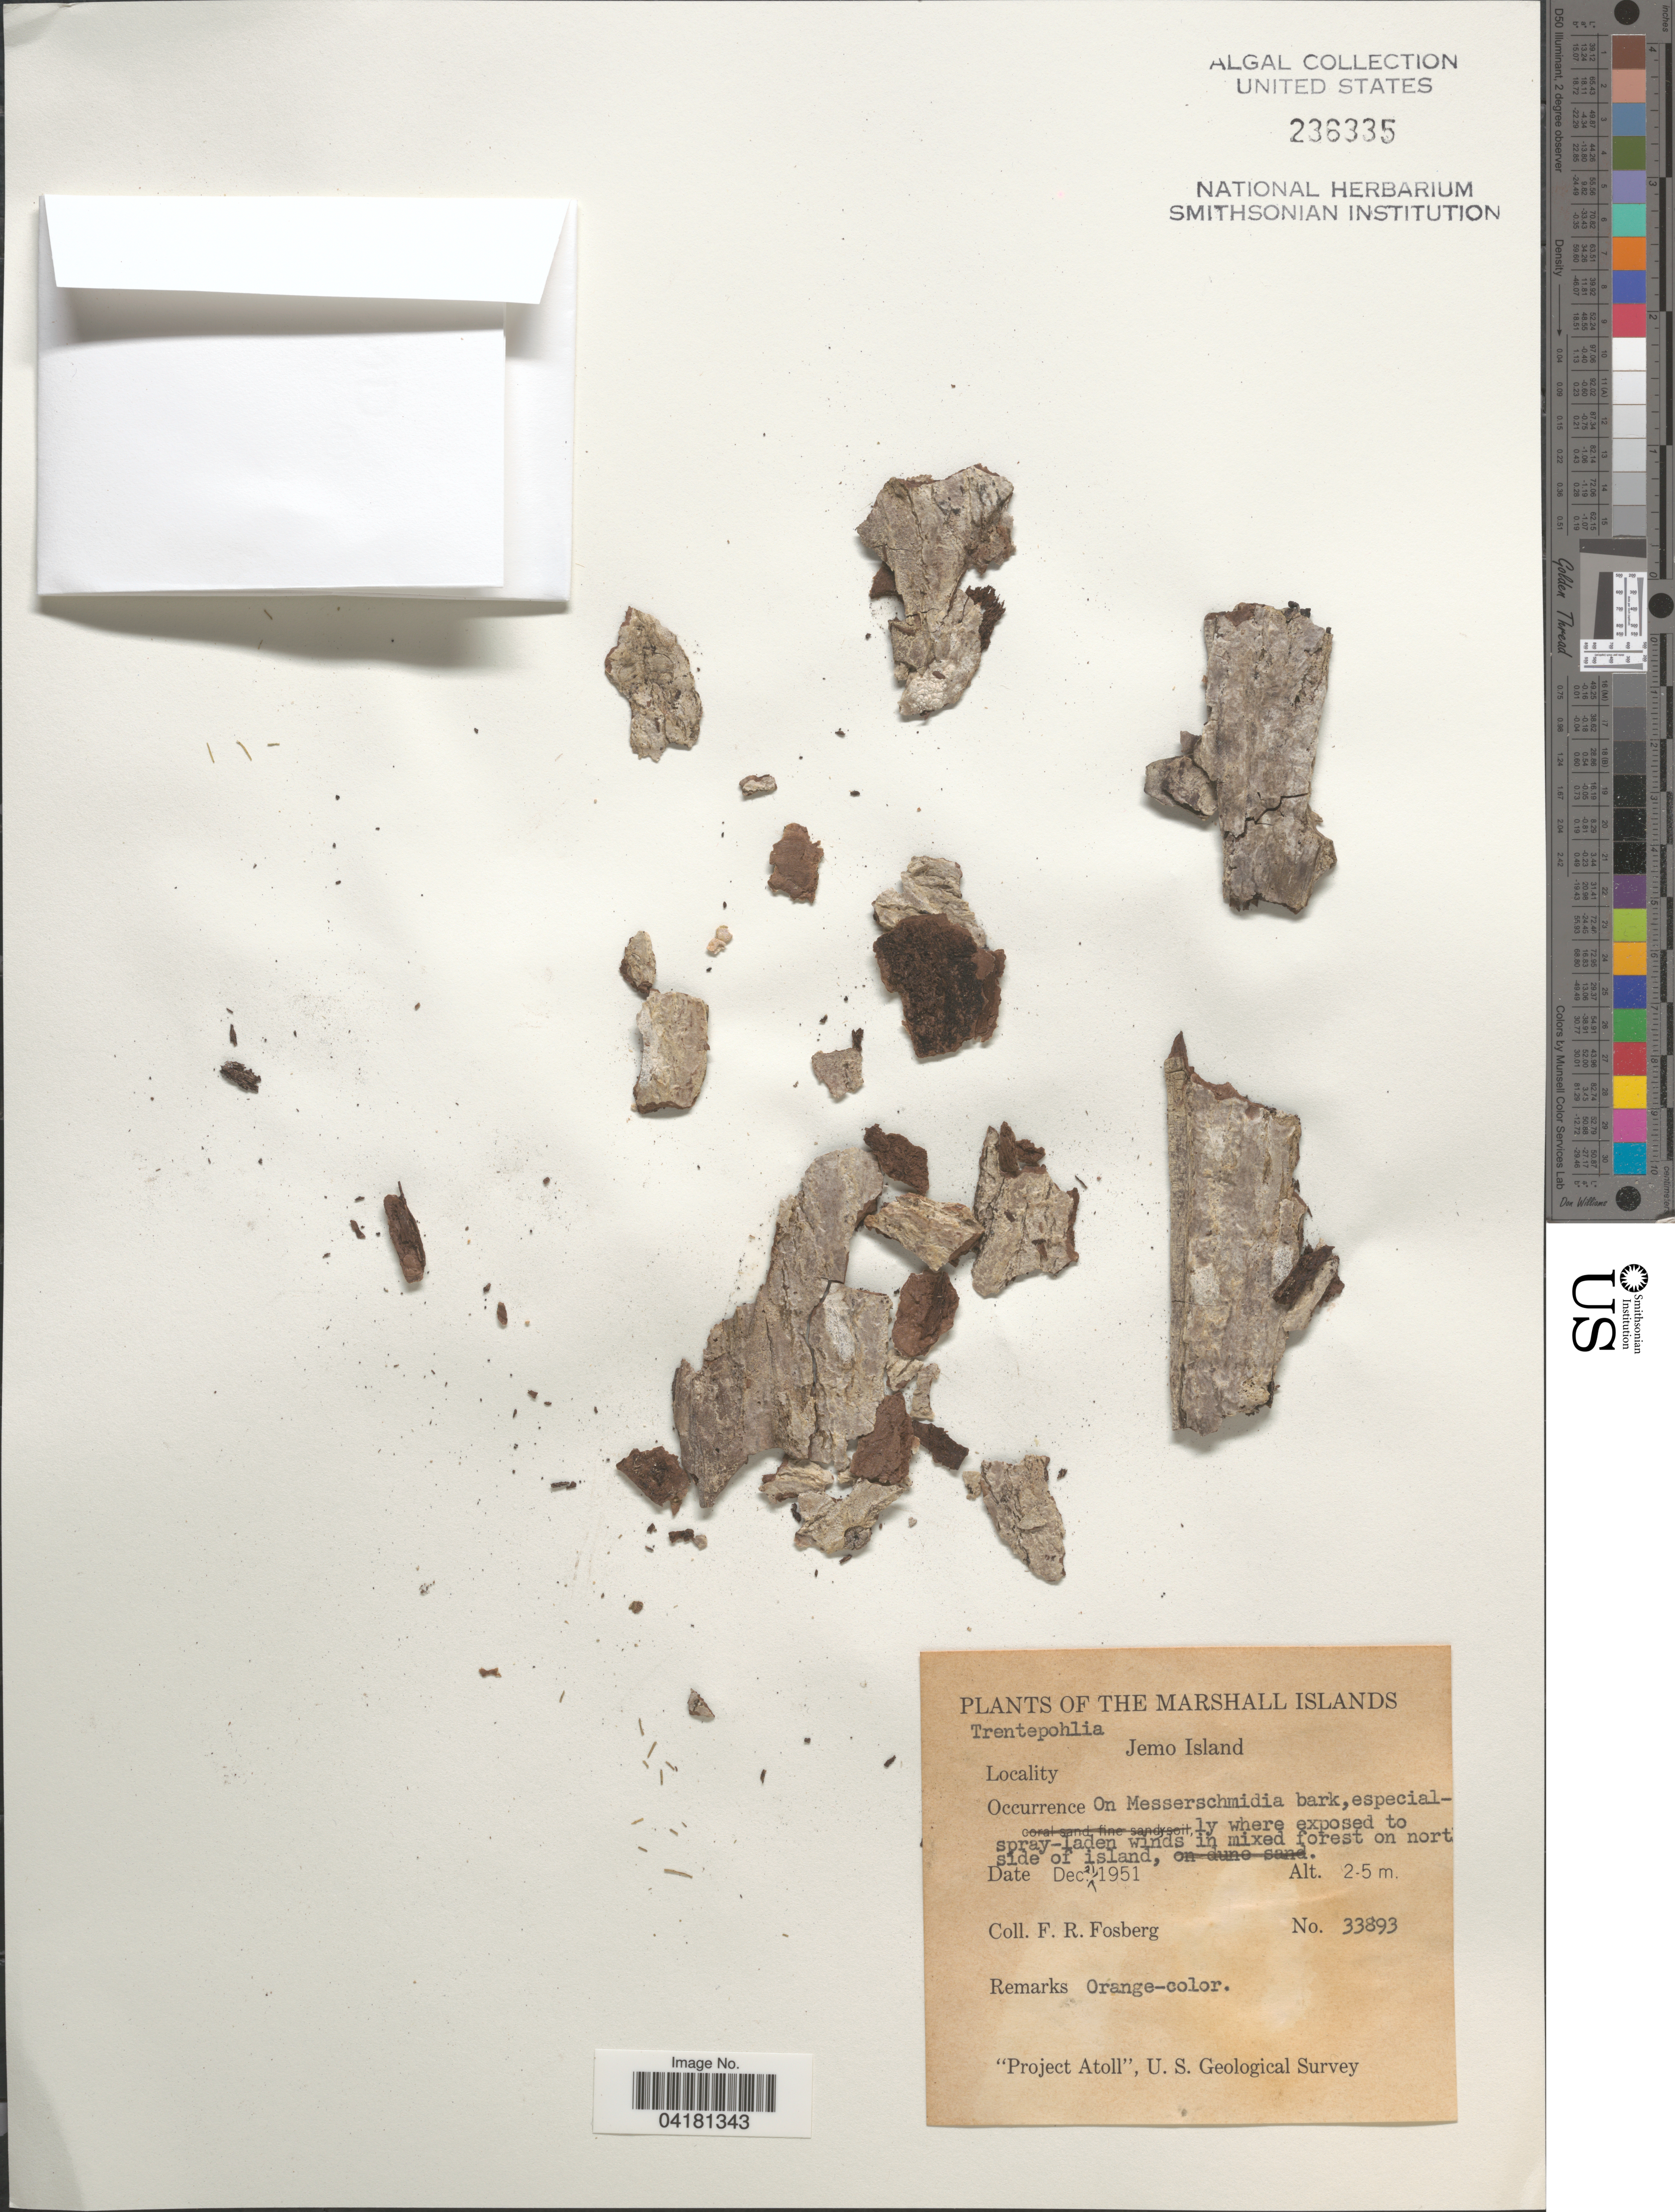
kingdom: Plantae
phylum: Chlorophyta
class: Ulvophyceae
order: Trentepohliales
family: Trentepohliaceae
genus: Trentepohlia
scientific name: Trentepohlia sp.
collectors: F. R. Fosberg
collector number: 33893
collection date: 1951-12-21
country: Marshall Islands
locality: Jemo Island. On Messerschmidia bark, especially where exposed to spray-laden winds in mixed forest on north side of island. "Project Atoll", U. S. Geological Survey.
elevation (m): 2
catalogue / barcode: US 236335